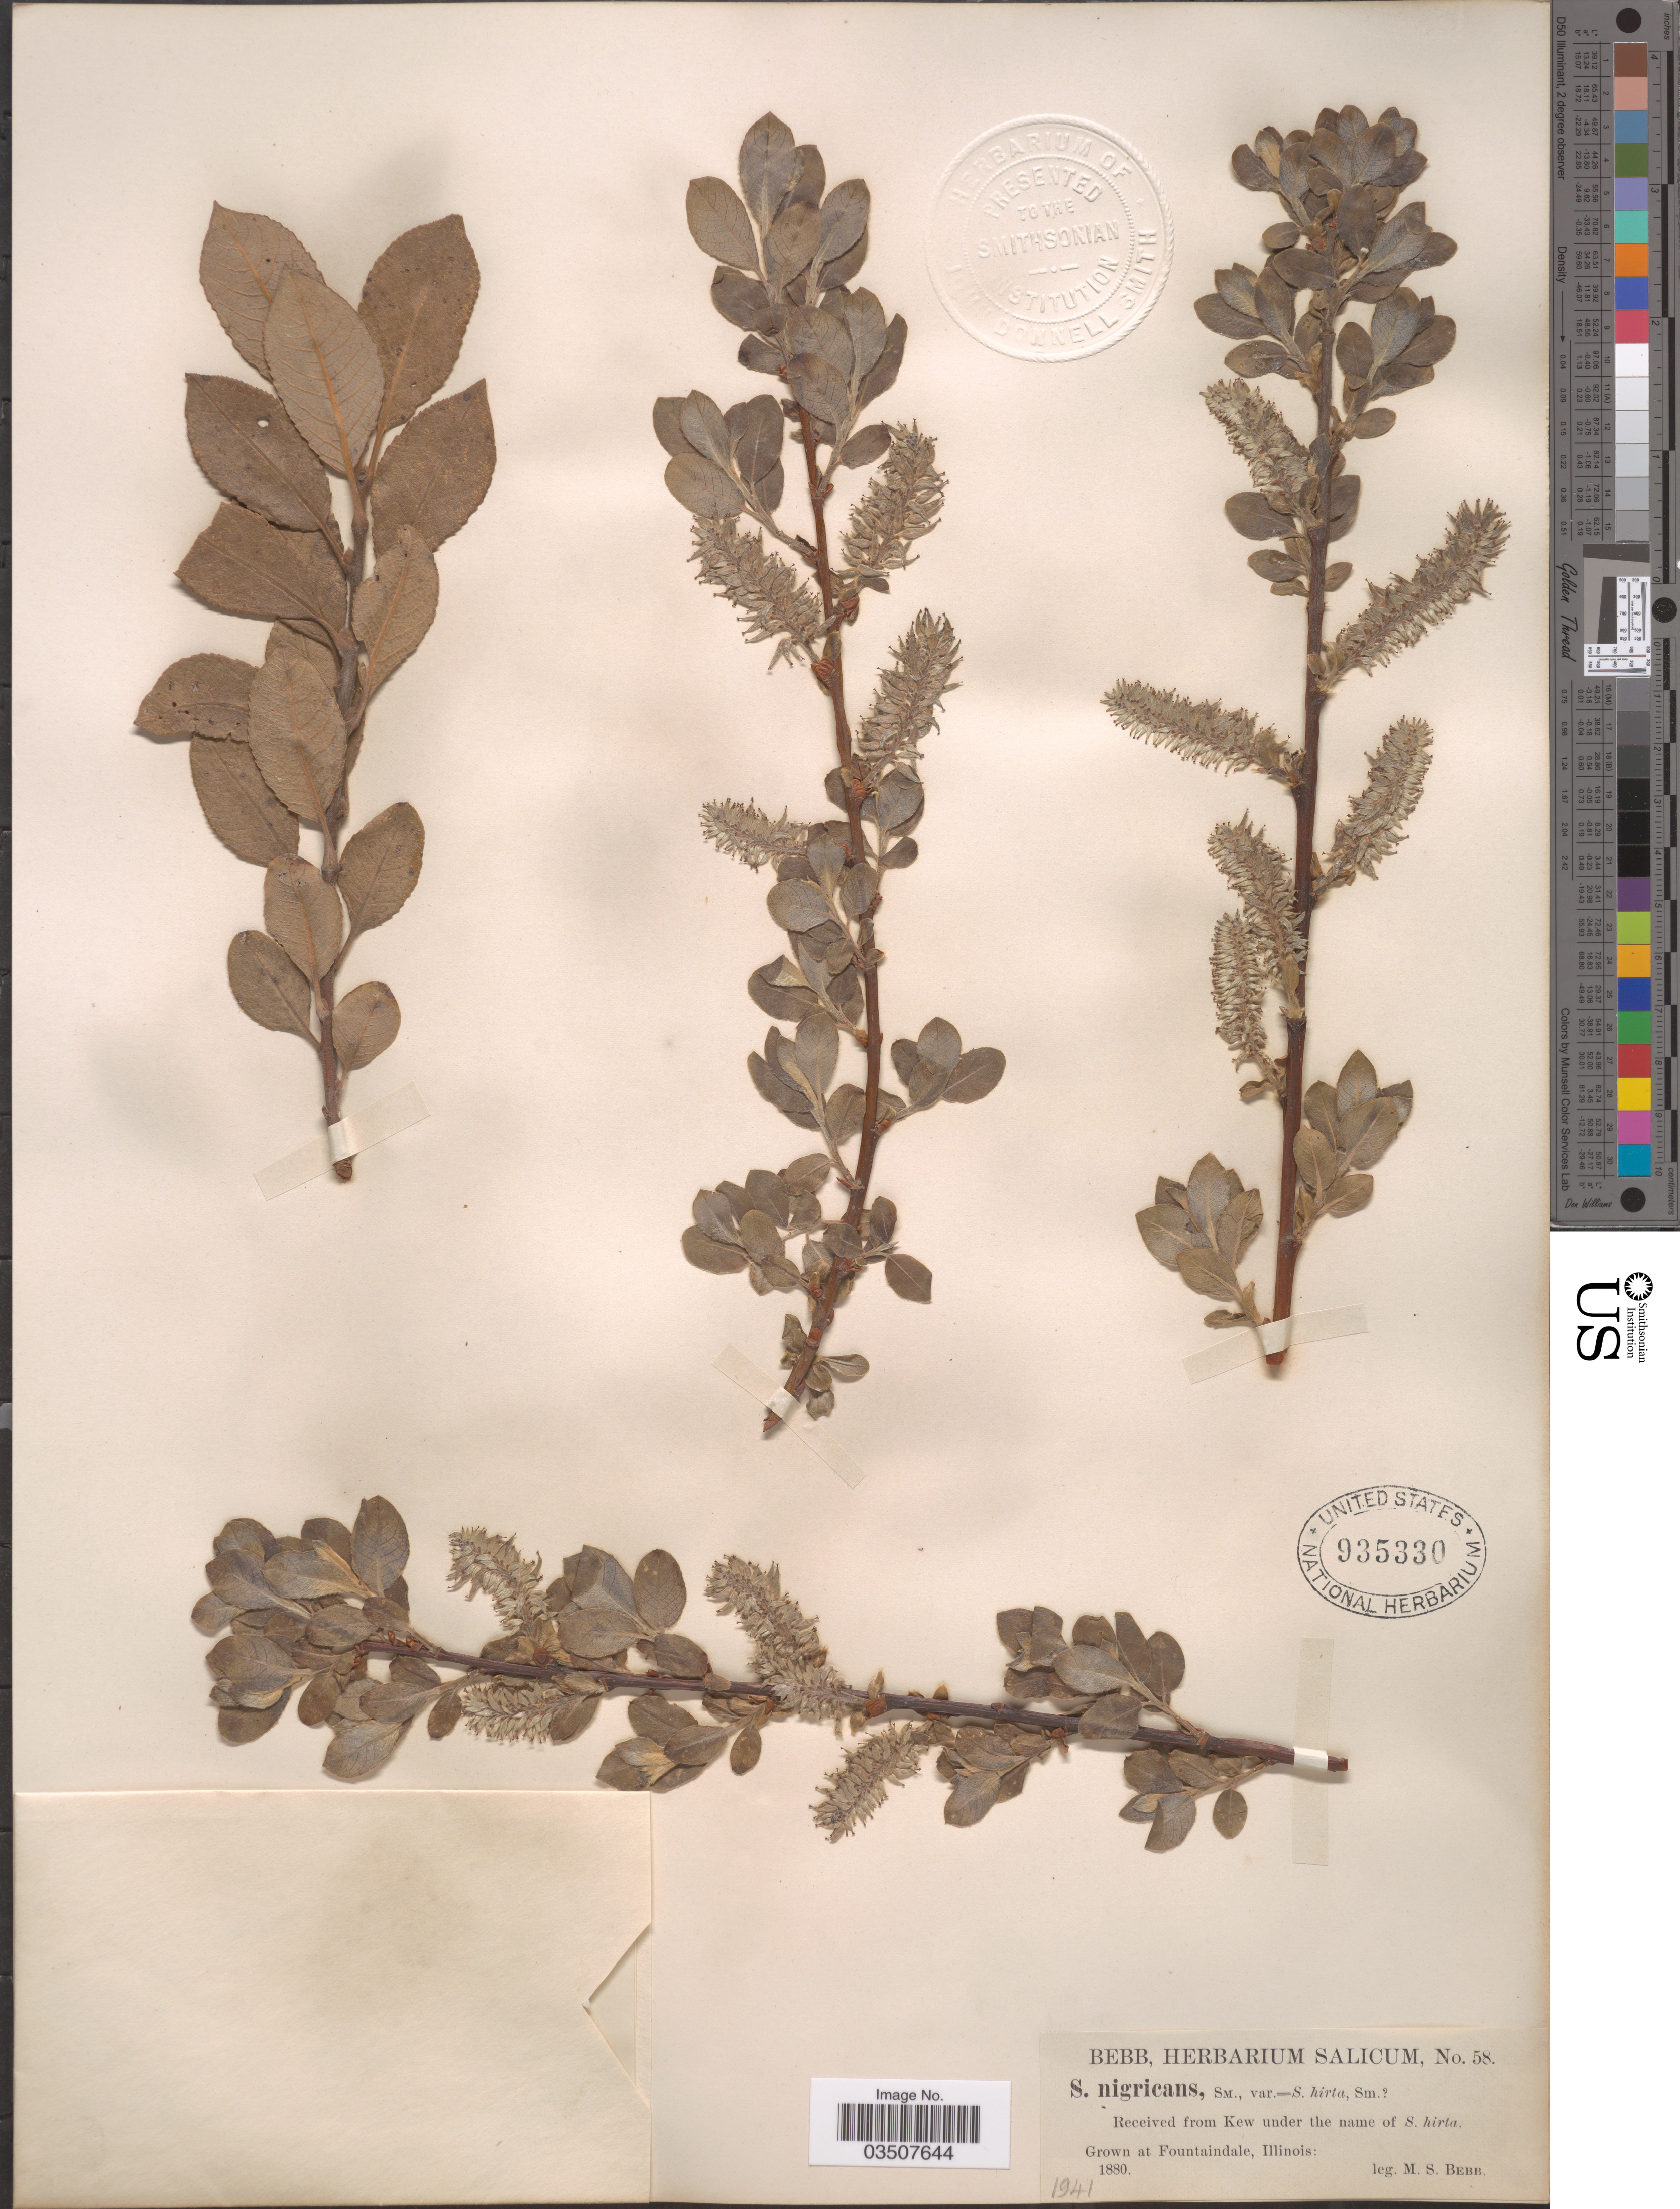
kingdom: Plantae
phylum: Tracheophyta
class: Magnoliopsida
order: Malpighiales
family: Salicaceae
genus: Salix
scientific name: Salix nigricans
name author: Sm.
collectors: M. Bebb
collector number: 58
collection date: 1880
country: United States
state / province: Illinois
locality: Grown at Fountaindale.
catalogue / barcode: US 935330